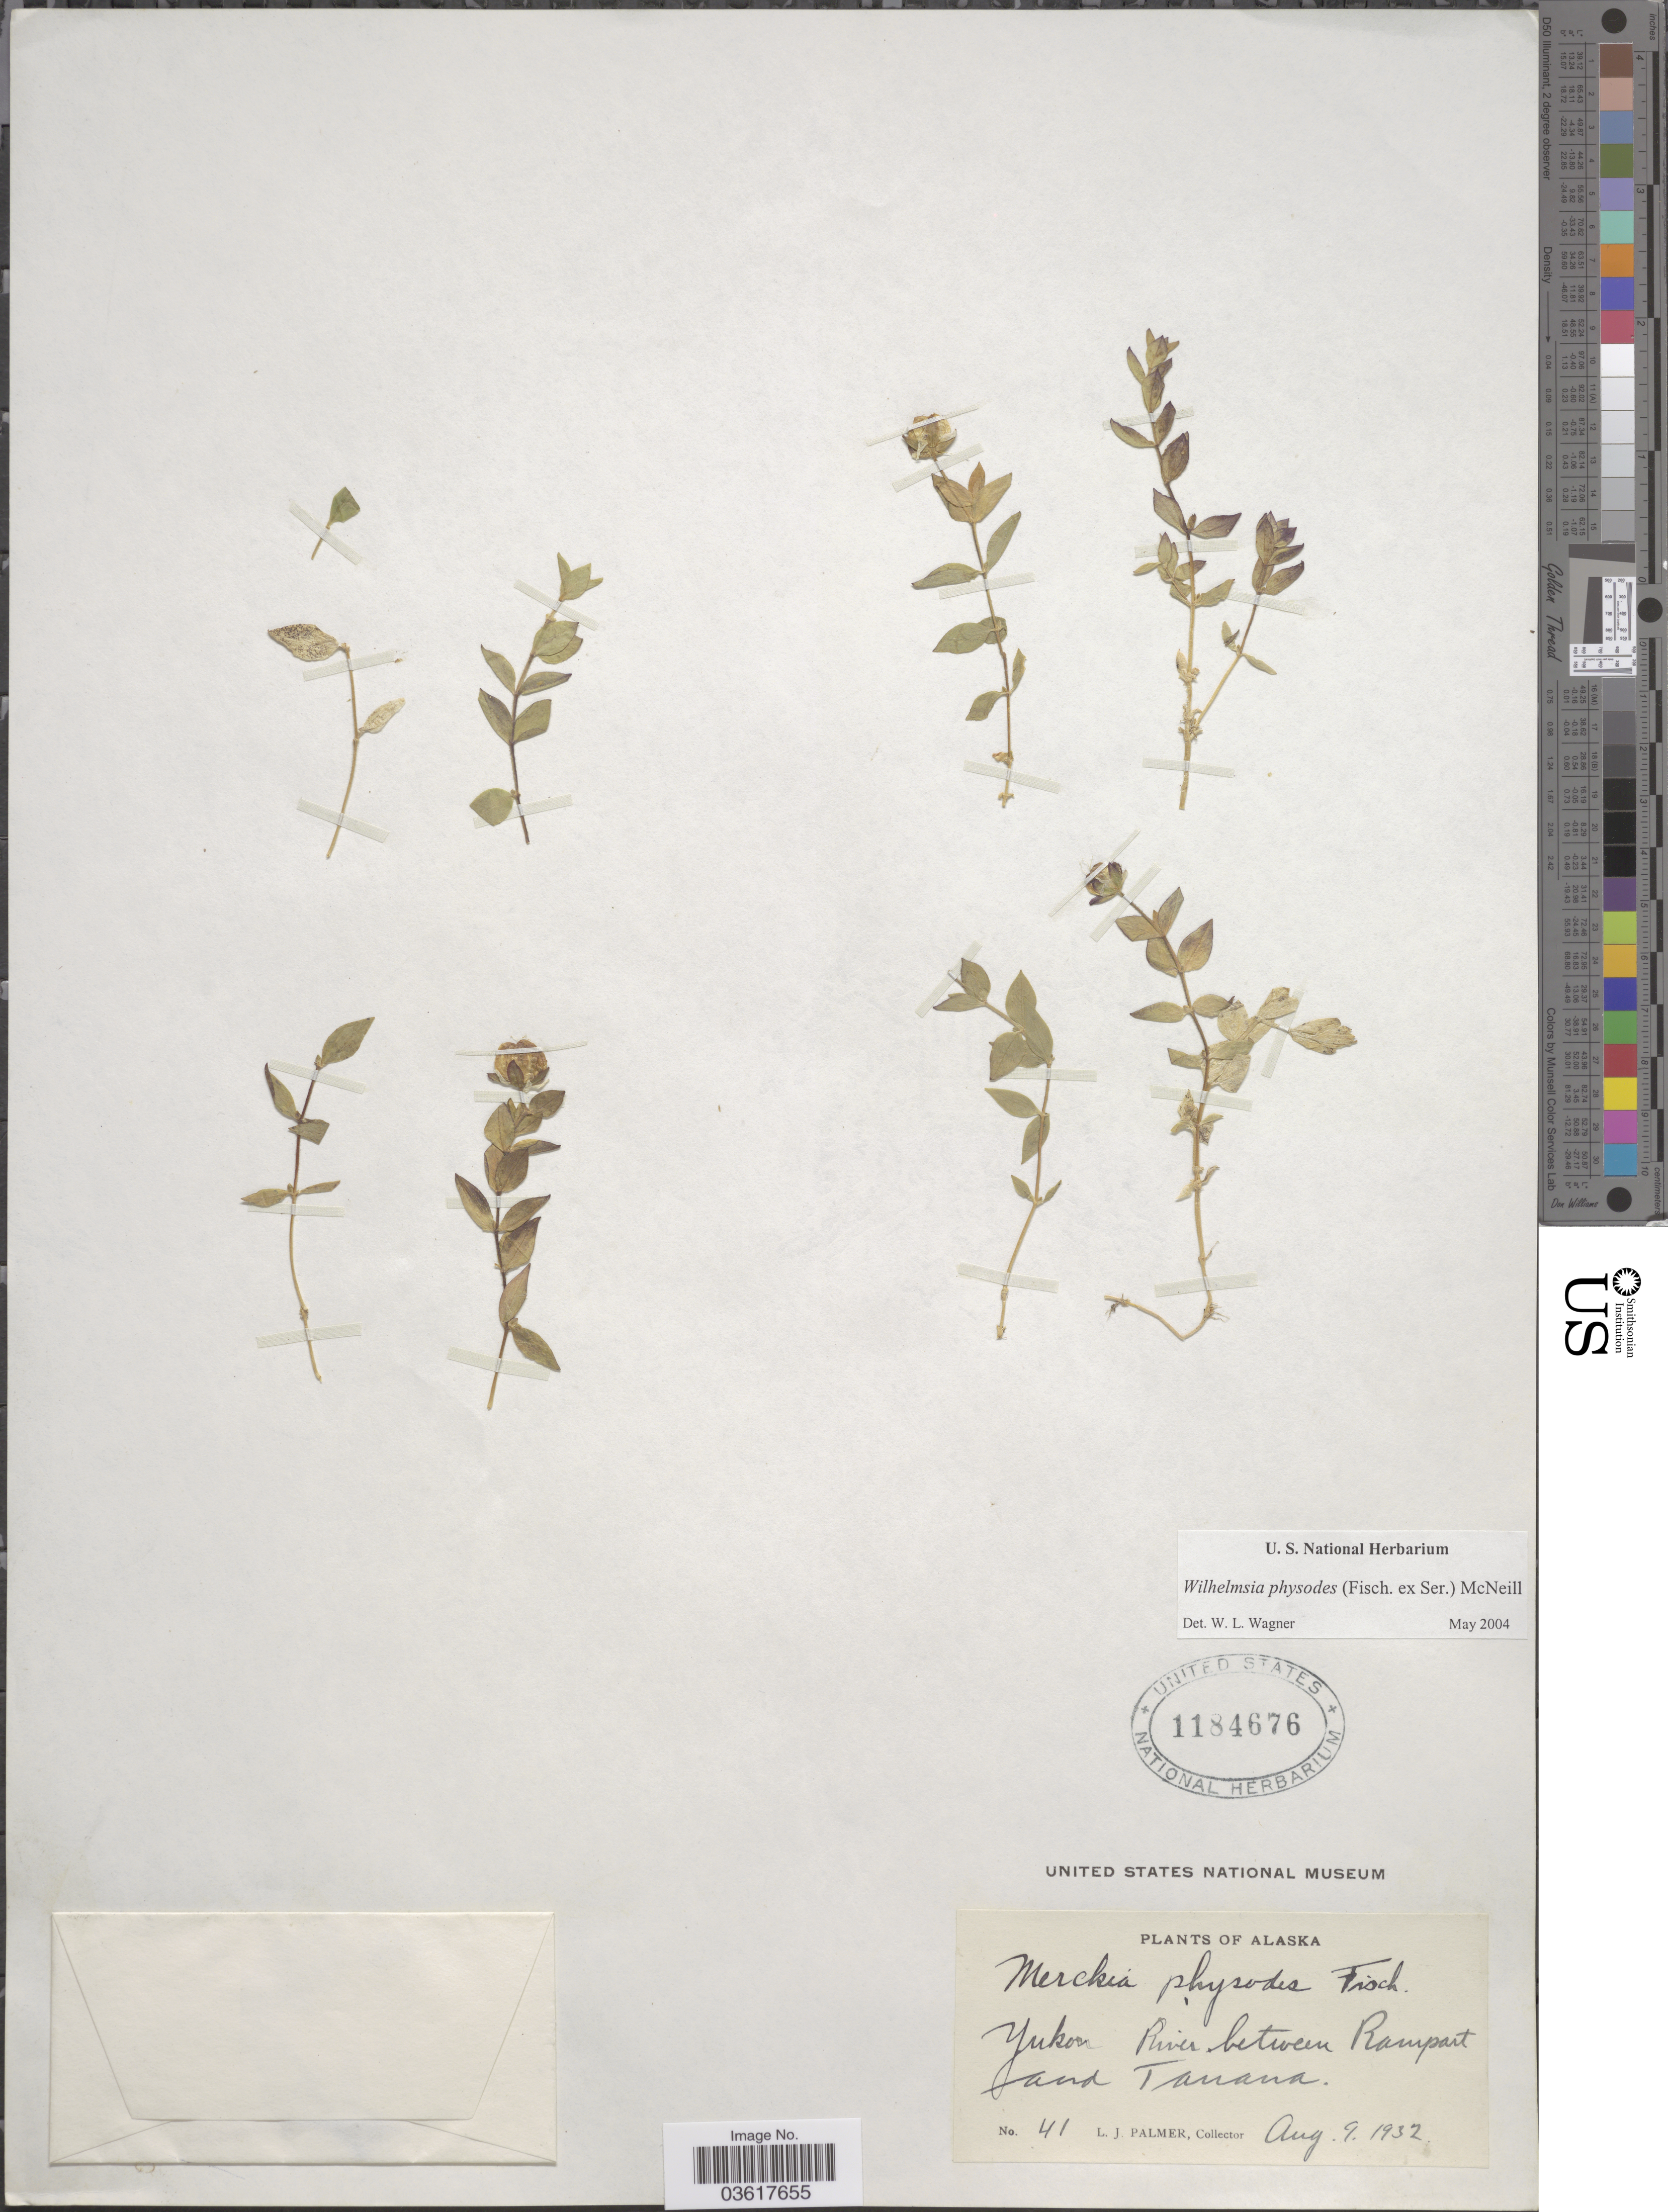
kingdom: Plantae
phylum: Tracheophyta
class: Magnoliopsida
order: Caryophyllales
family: Caryophyllaceae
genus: Wilhelmsia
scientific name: Wilhelmsia sp.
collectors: L. J. Palmer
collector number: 41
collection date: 1932-08-09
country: United States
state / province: Alaska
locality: Yukon River between Rampart and Tanana.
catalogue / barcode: US 1184676